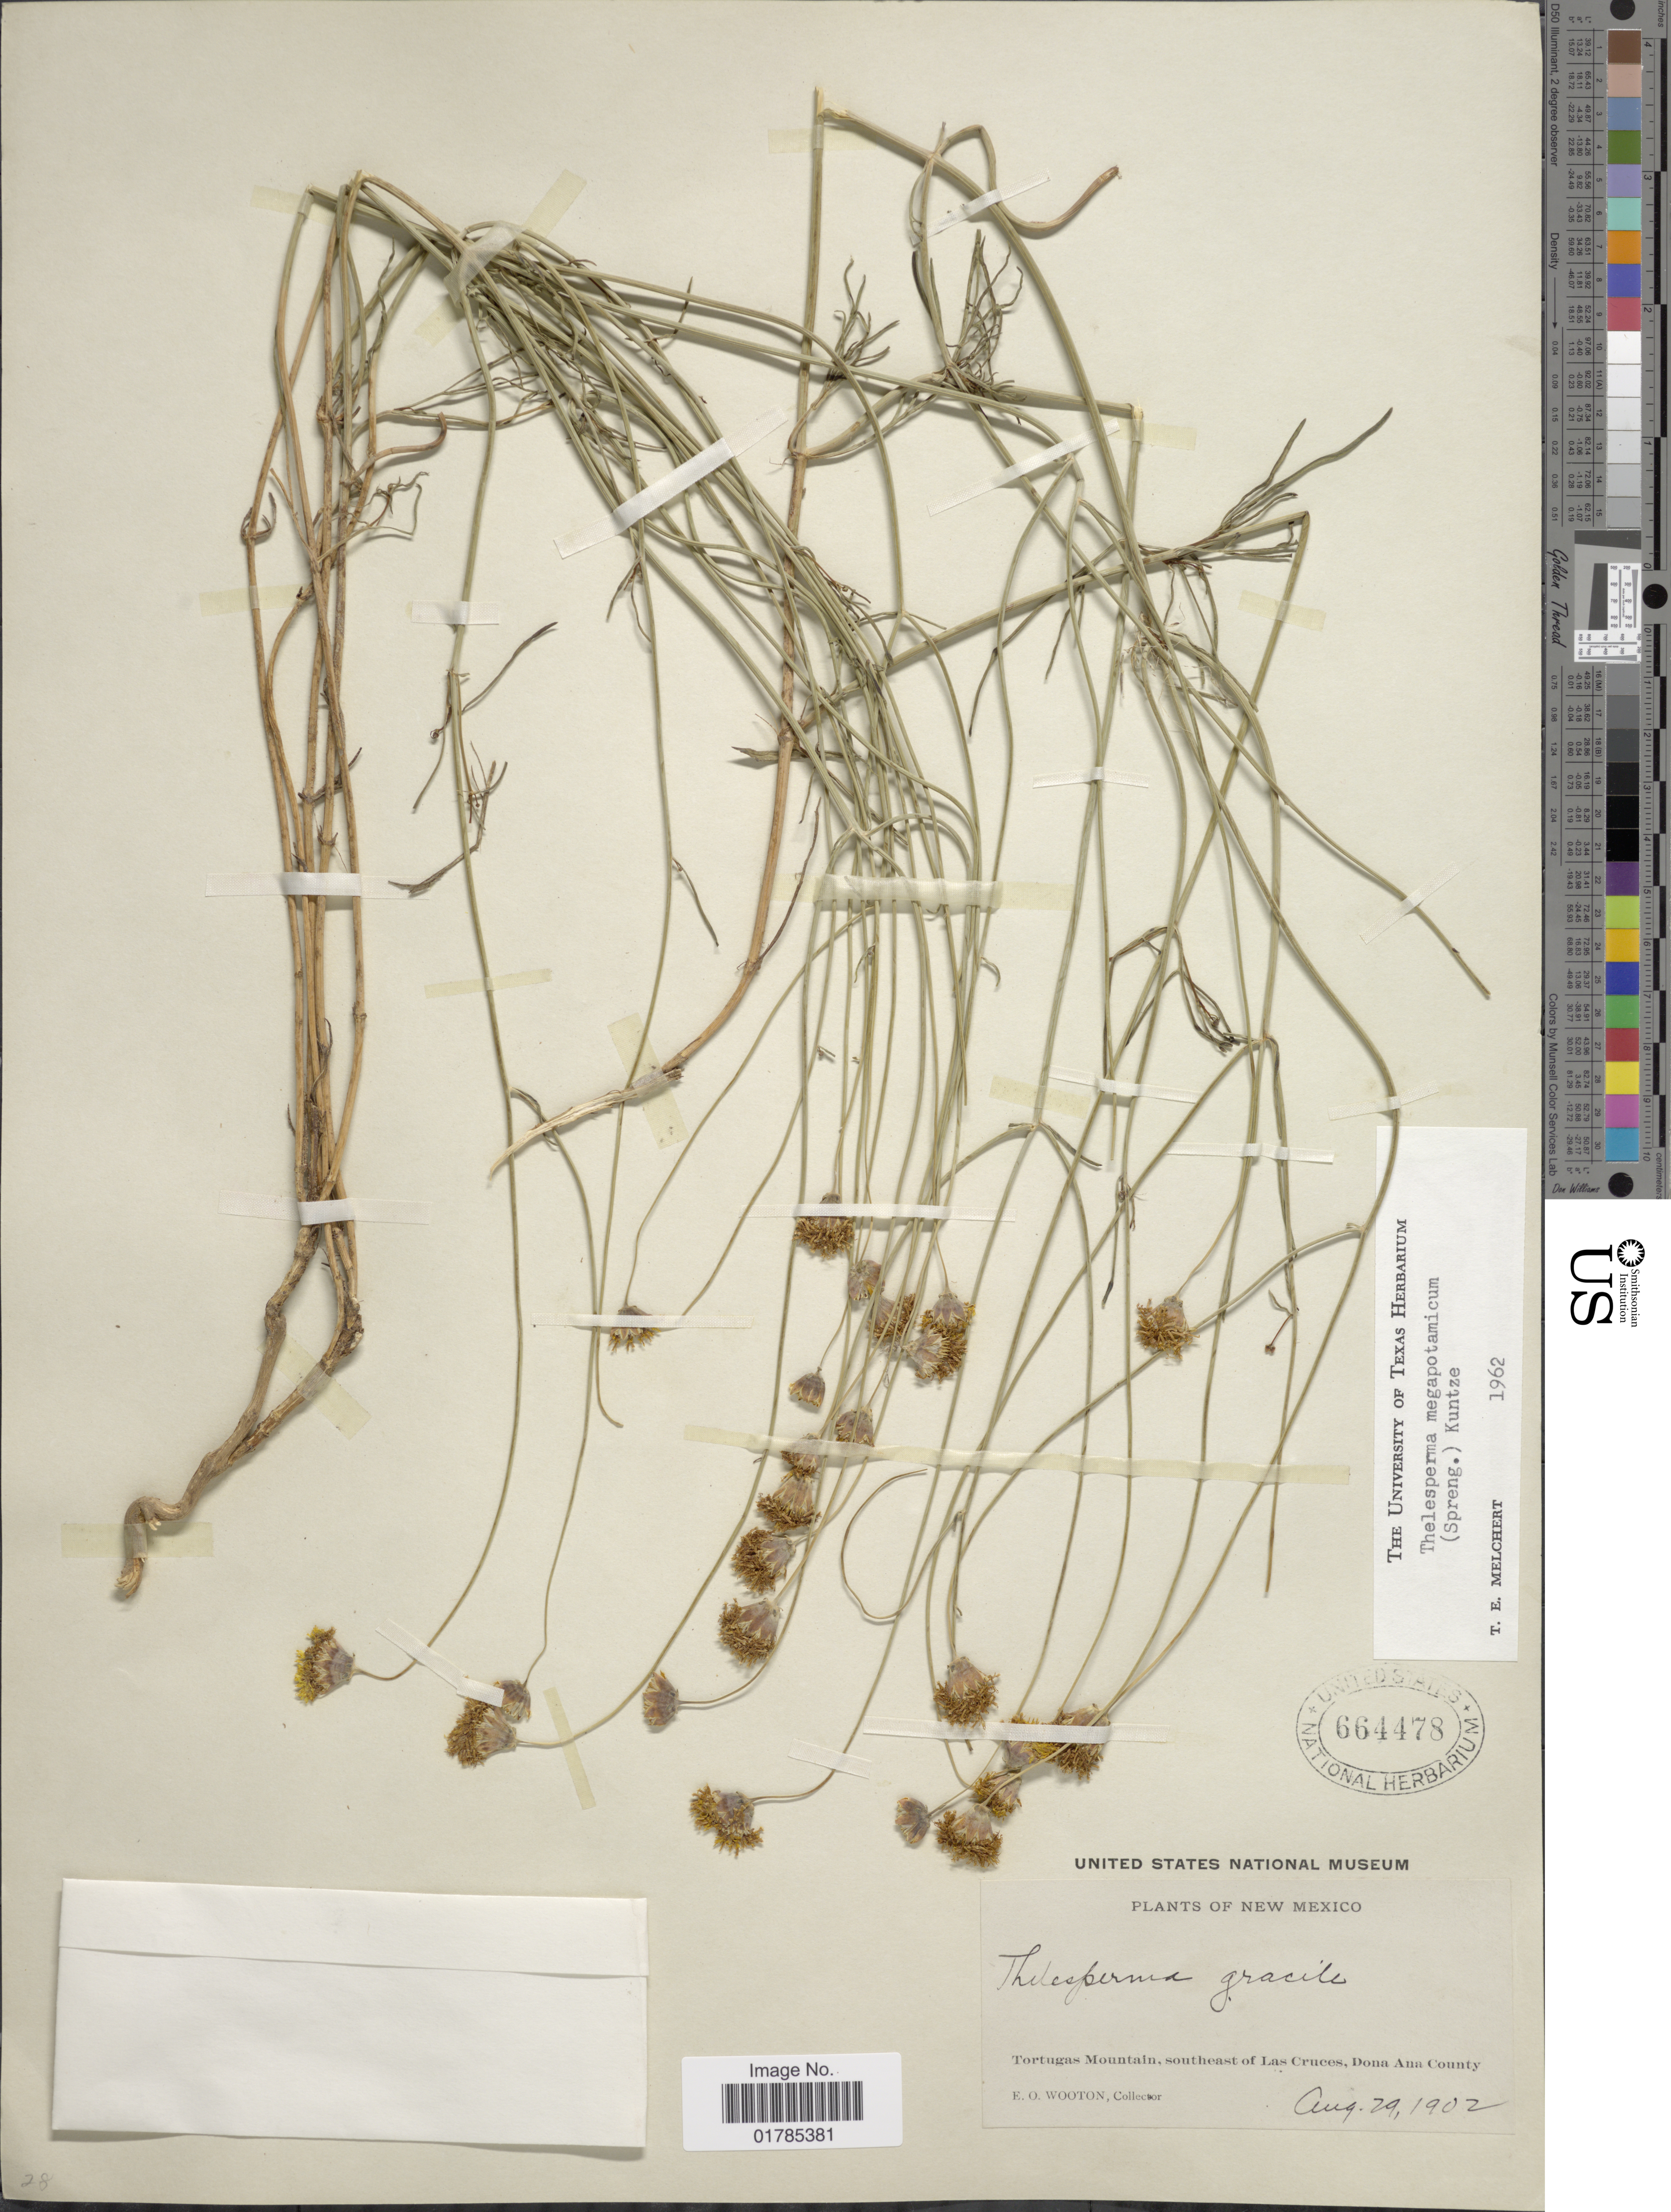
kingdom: Plantae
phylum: Tracheophyta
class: Magnoliopsida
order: Asterales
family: Asteraceae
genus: Thelesperma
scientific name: Thelesperma megapotamicum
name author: (Spreng.) Herter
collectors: E. O. Wooton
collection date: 1902-08-29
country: United States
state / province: New Mexico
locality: Tortugas Mountain, southeast of Las Cruces, Dona Ana County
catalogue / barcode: US 664478